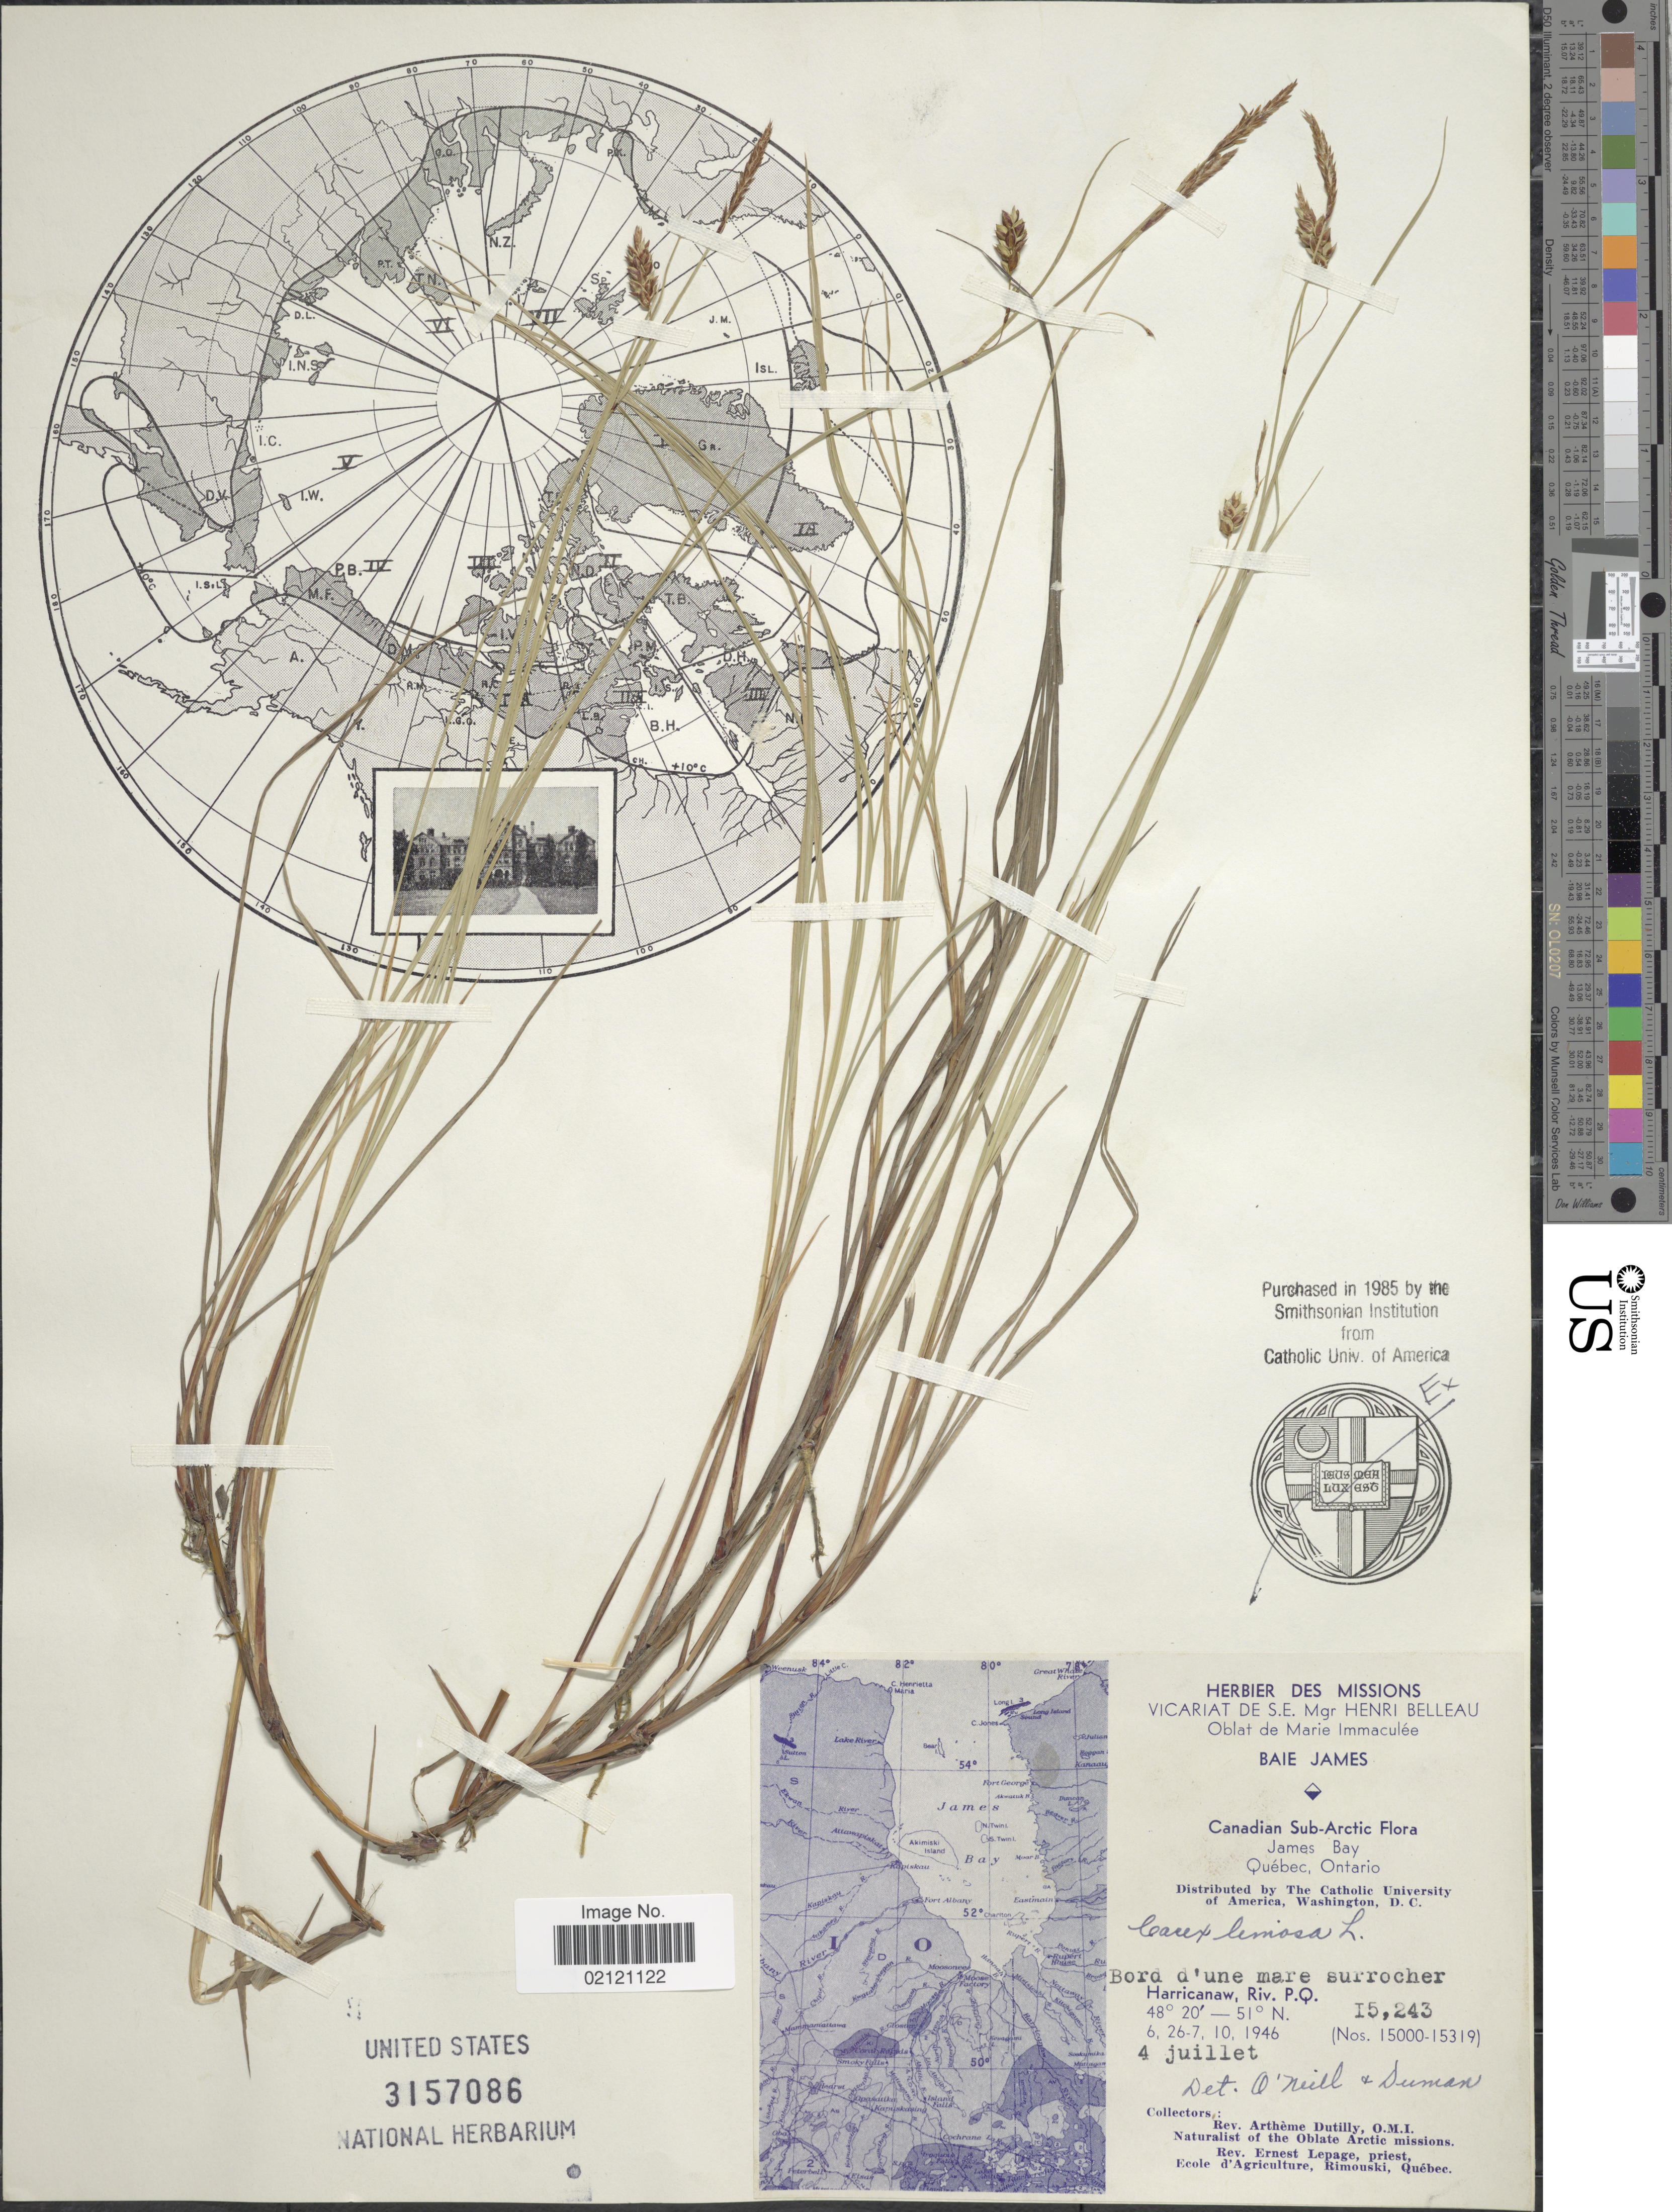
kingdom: Plantae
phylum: Tracheophyta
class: Liliopsida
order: Poales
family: Cyperaceae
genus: Carex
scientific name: Carex limosa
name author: L.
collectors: A. Dutilly & E. Lepage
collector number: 15243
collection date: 1946-07-04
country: Canada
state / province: Quebec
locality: Canadian Sub-Arctic, James Bay, Quebec, Ontario, Bord d'une mare surrocher, Harricanaw, Riv. PQ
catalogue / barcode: US 3157086